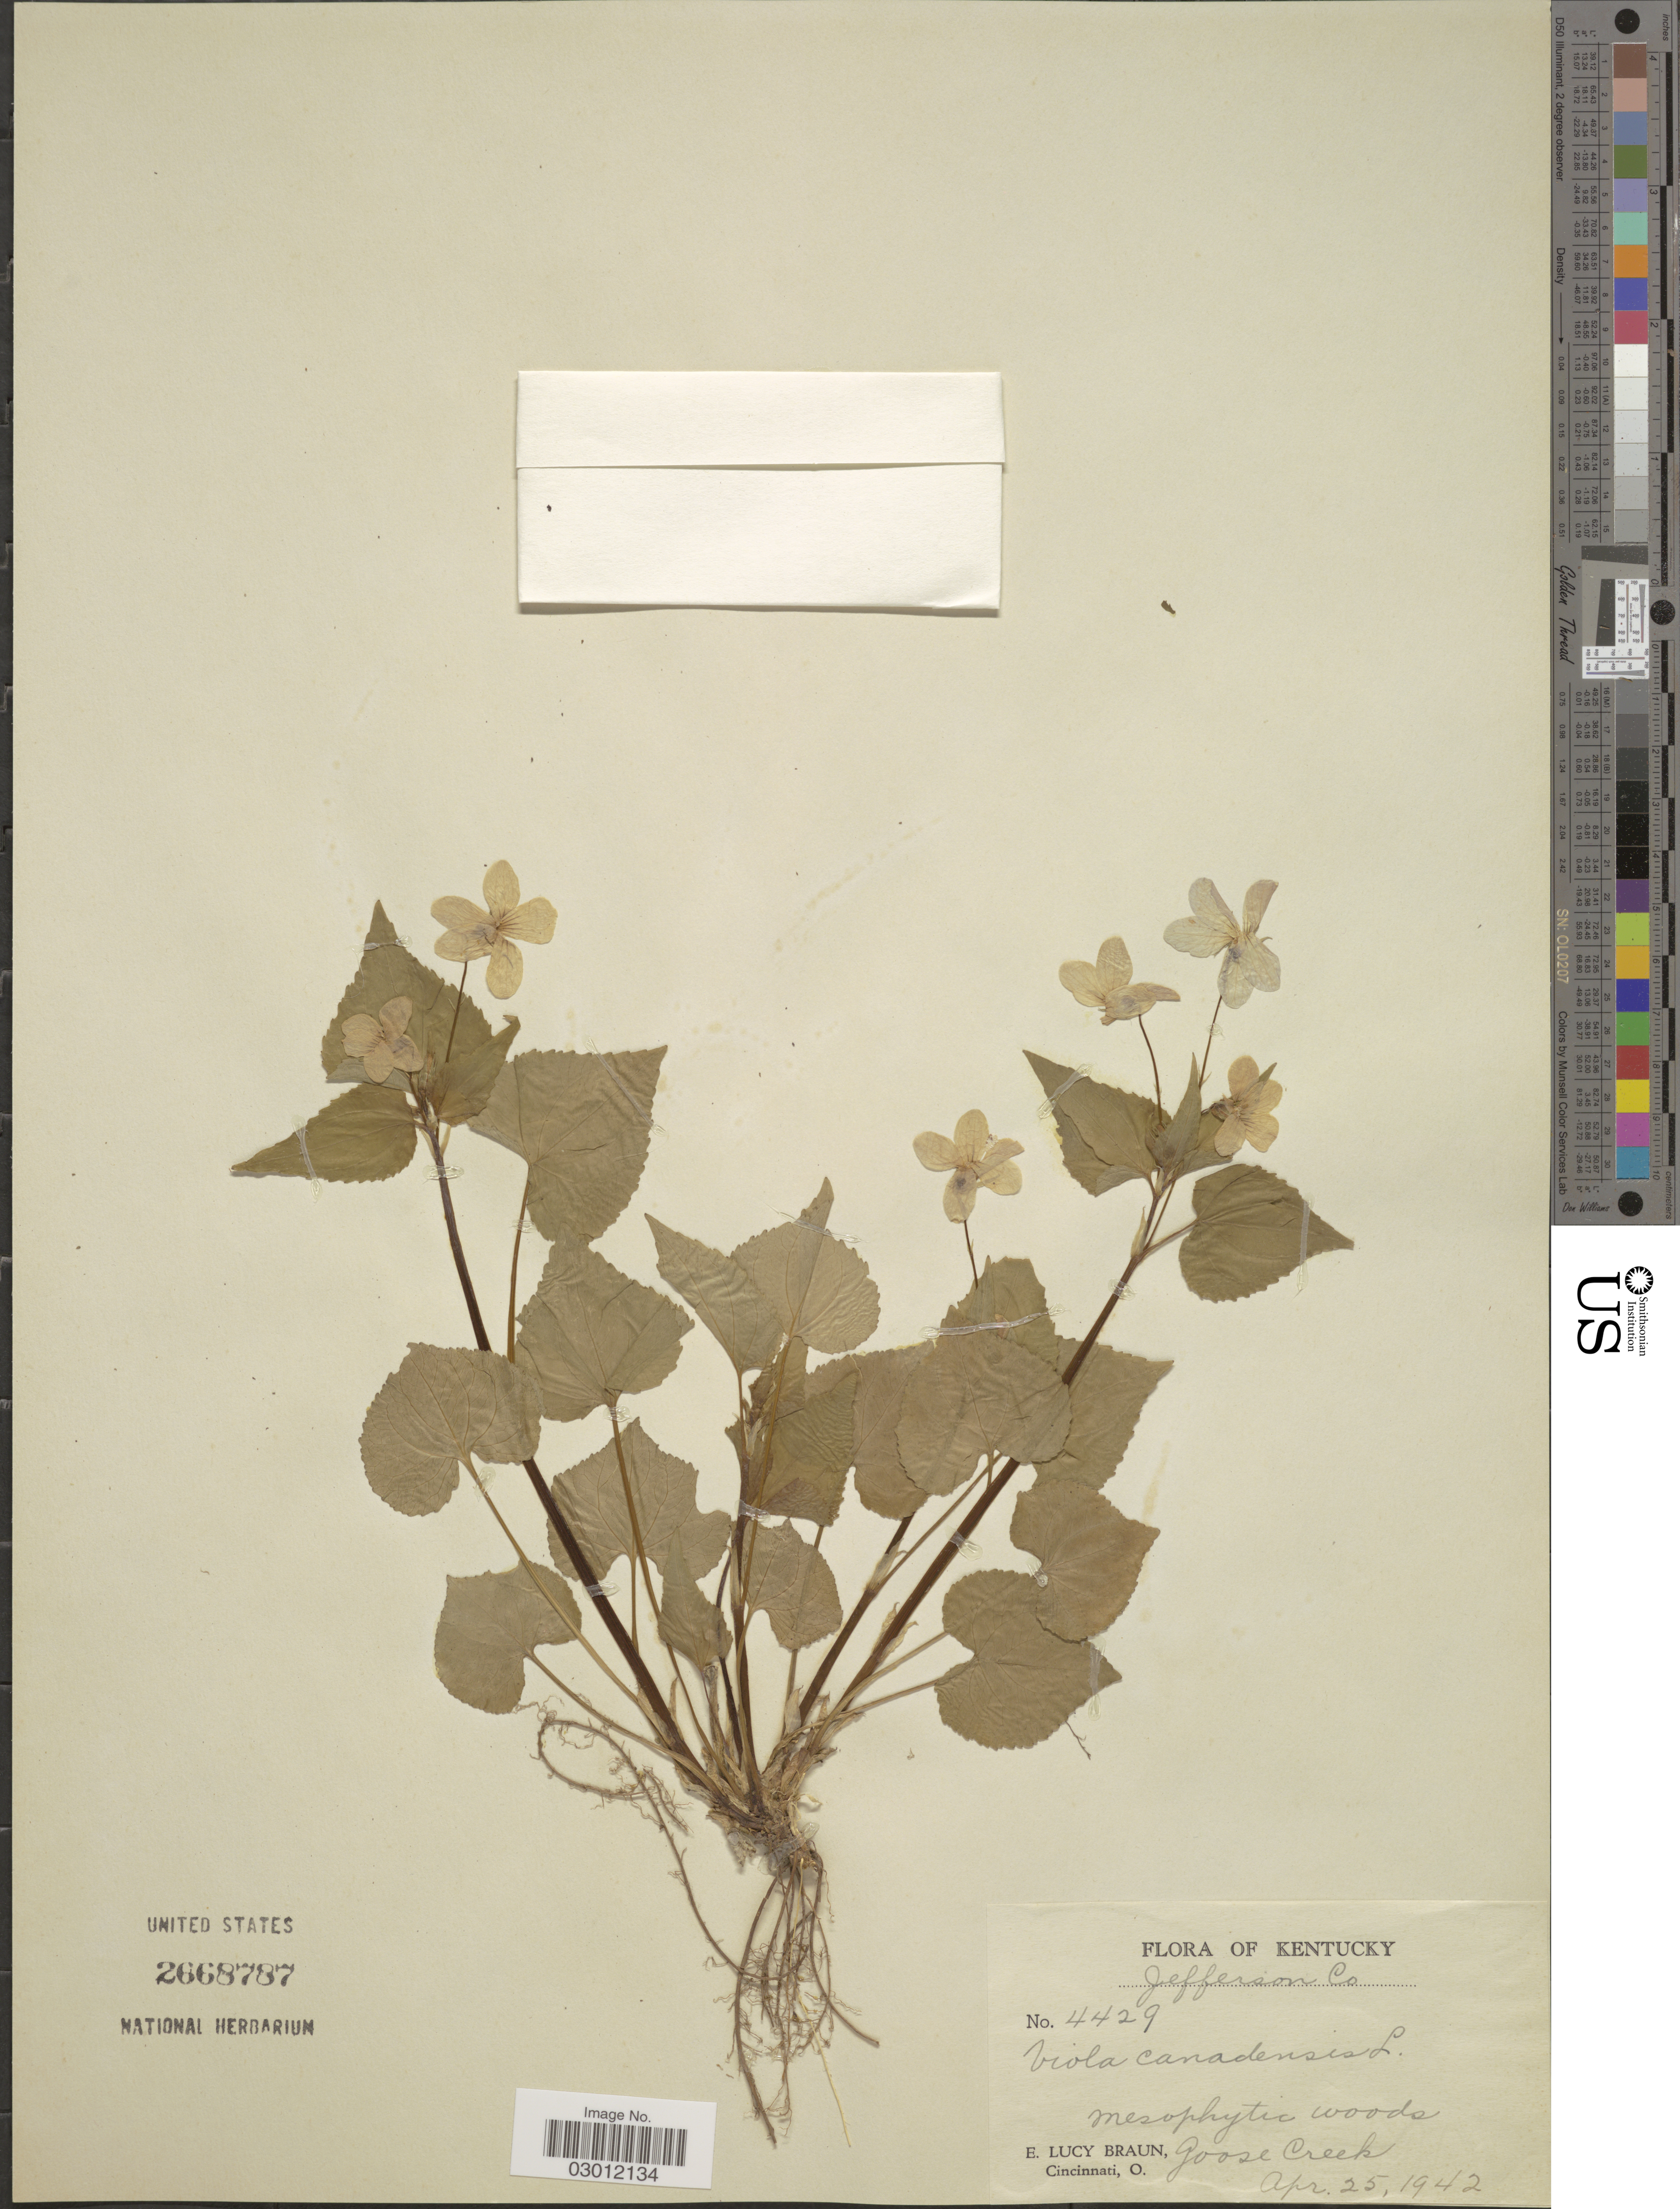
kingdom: Plantae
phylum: Tracheophyta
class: Magnoliopsida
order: Malpighiales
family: Violaceae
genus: Viola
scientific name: Viola canadensis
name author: L.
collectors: E. L. Braun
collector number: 4429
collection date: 1942-04-25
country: United States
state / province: Kentucky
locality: Jefferson Co. Goose Creek.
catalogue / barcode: US 2668787